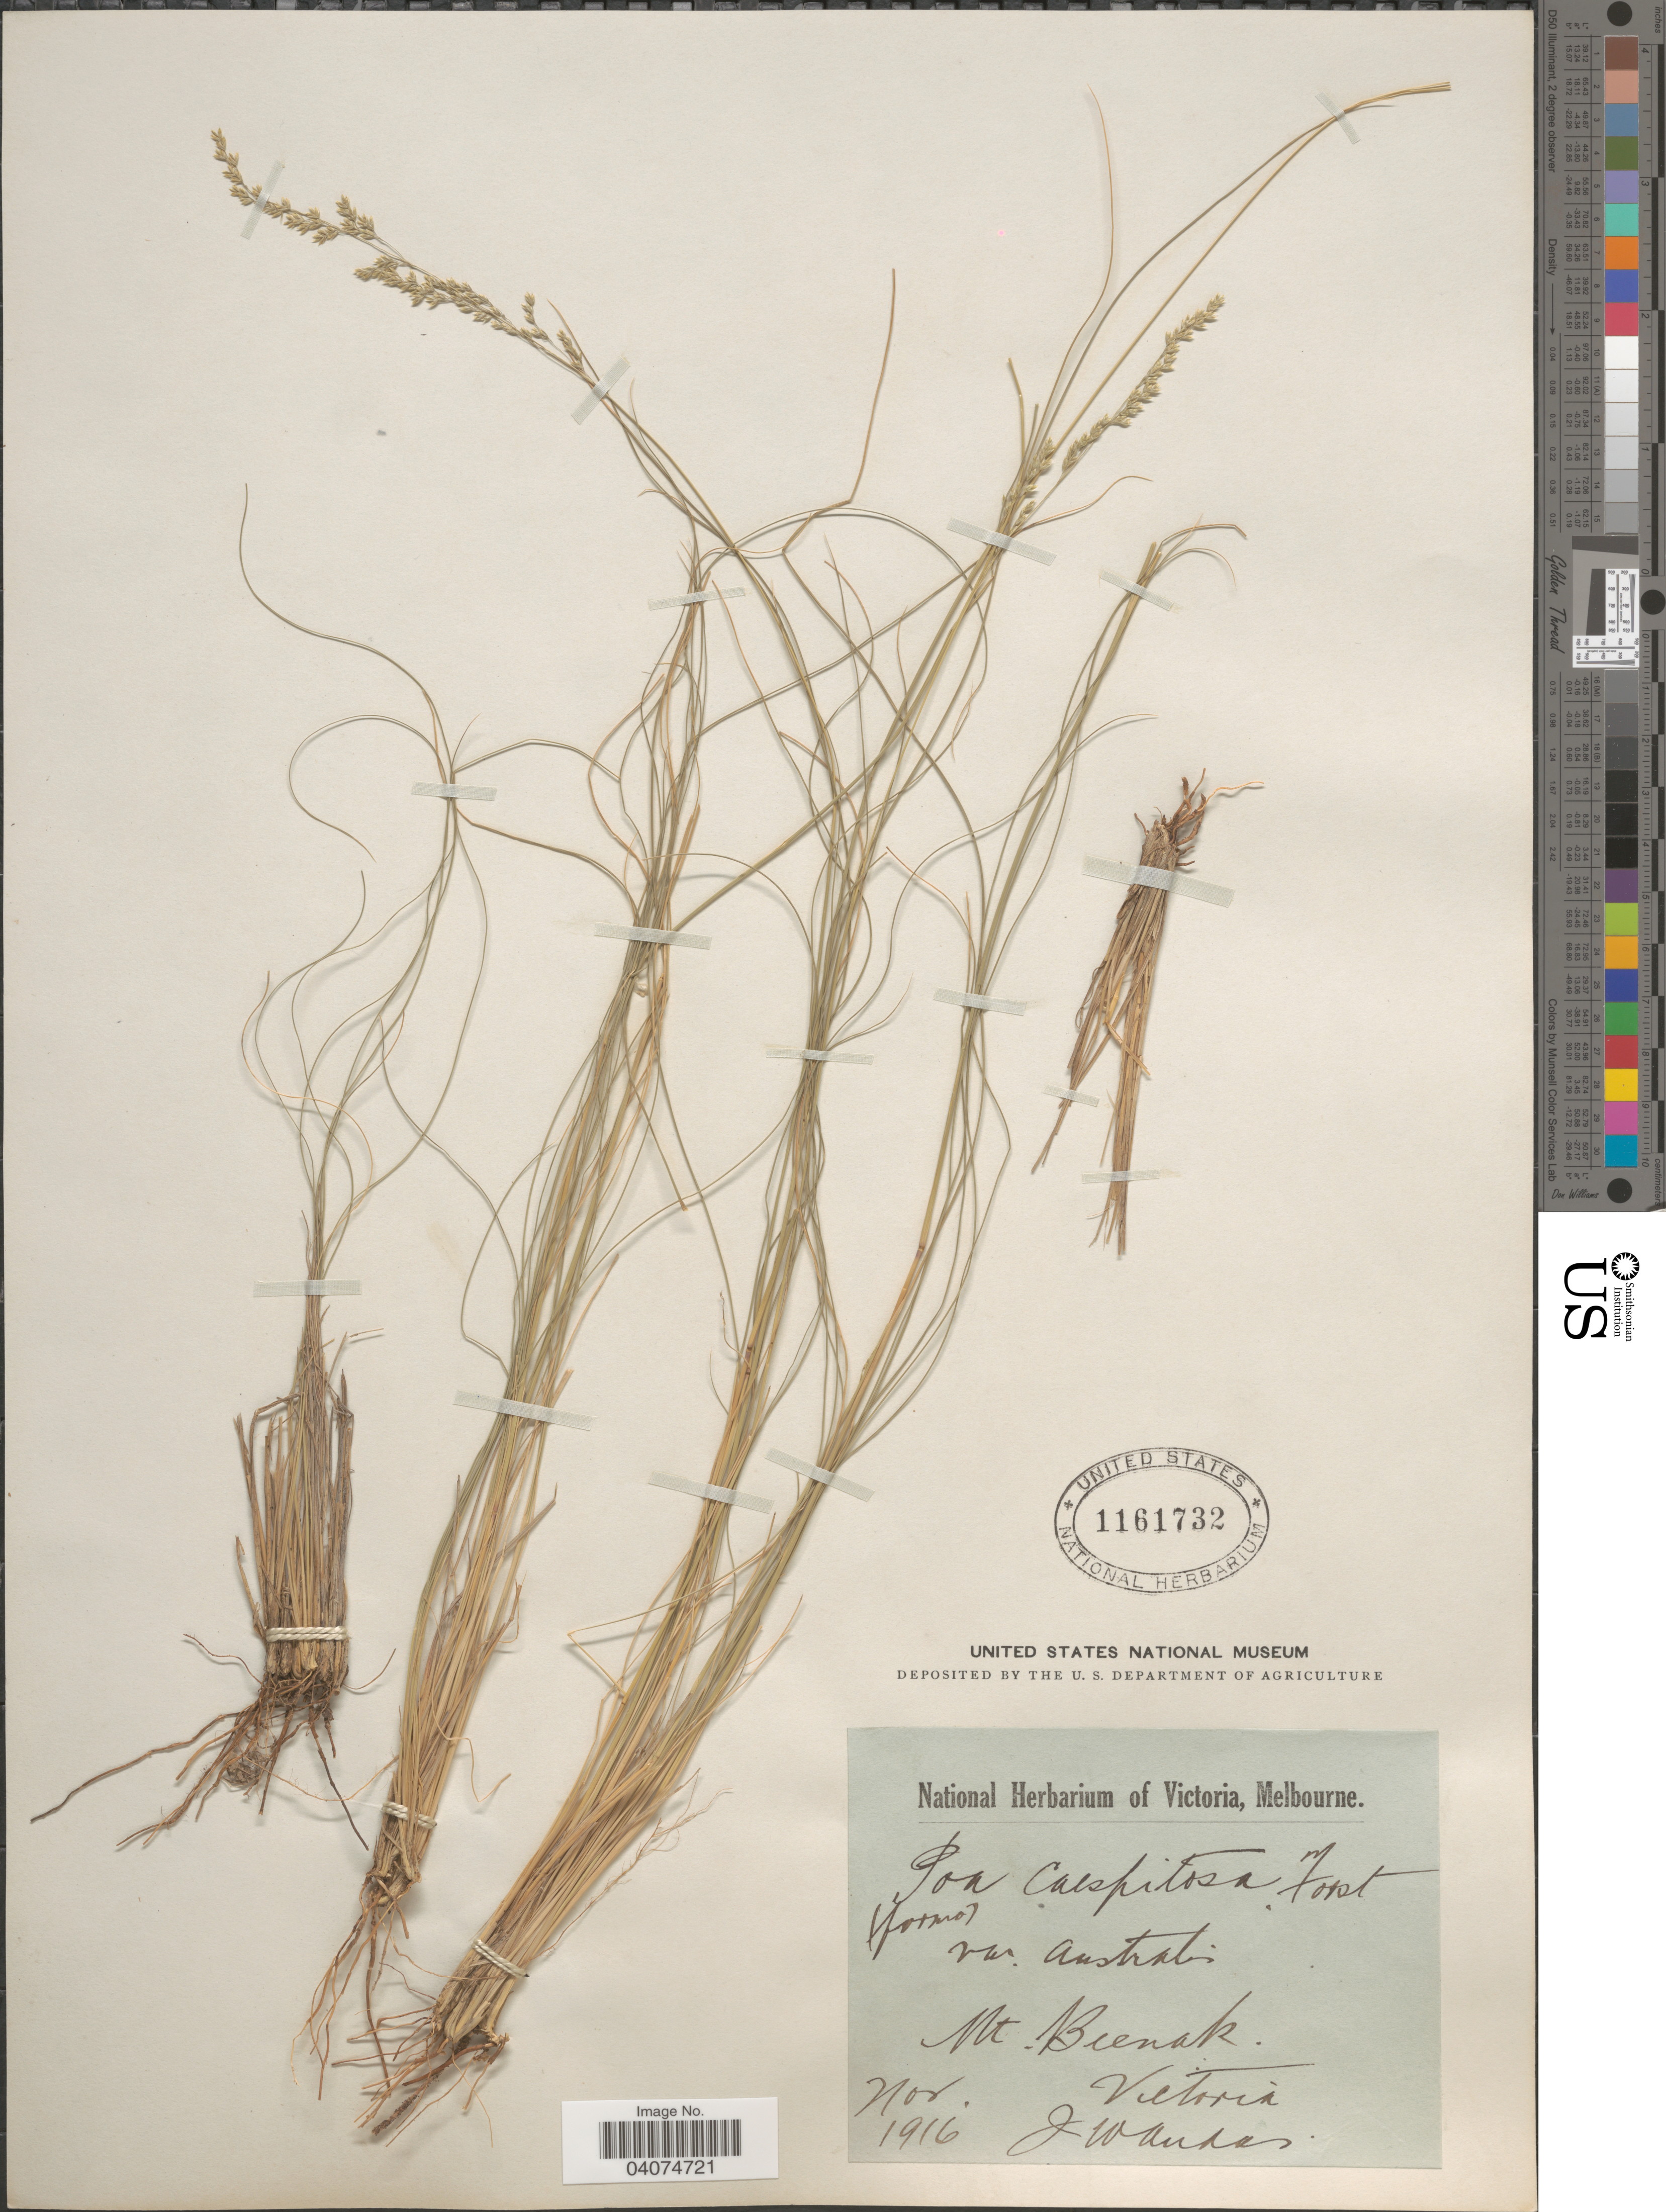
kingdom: Plantae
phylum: Tracheophyta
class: Liliopsida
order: Poales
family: Poaceae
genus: Poa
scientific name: Poa sp.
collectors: J. Audas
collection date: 1916-11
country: Australia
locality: Mt. Beenak. Victoria.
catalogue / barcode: US 1161732